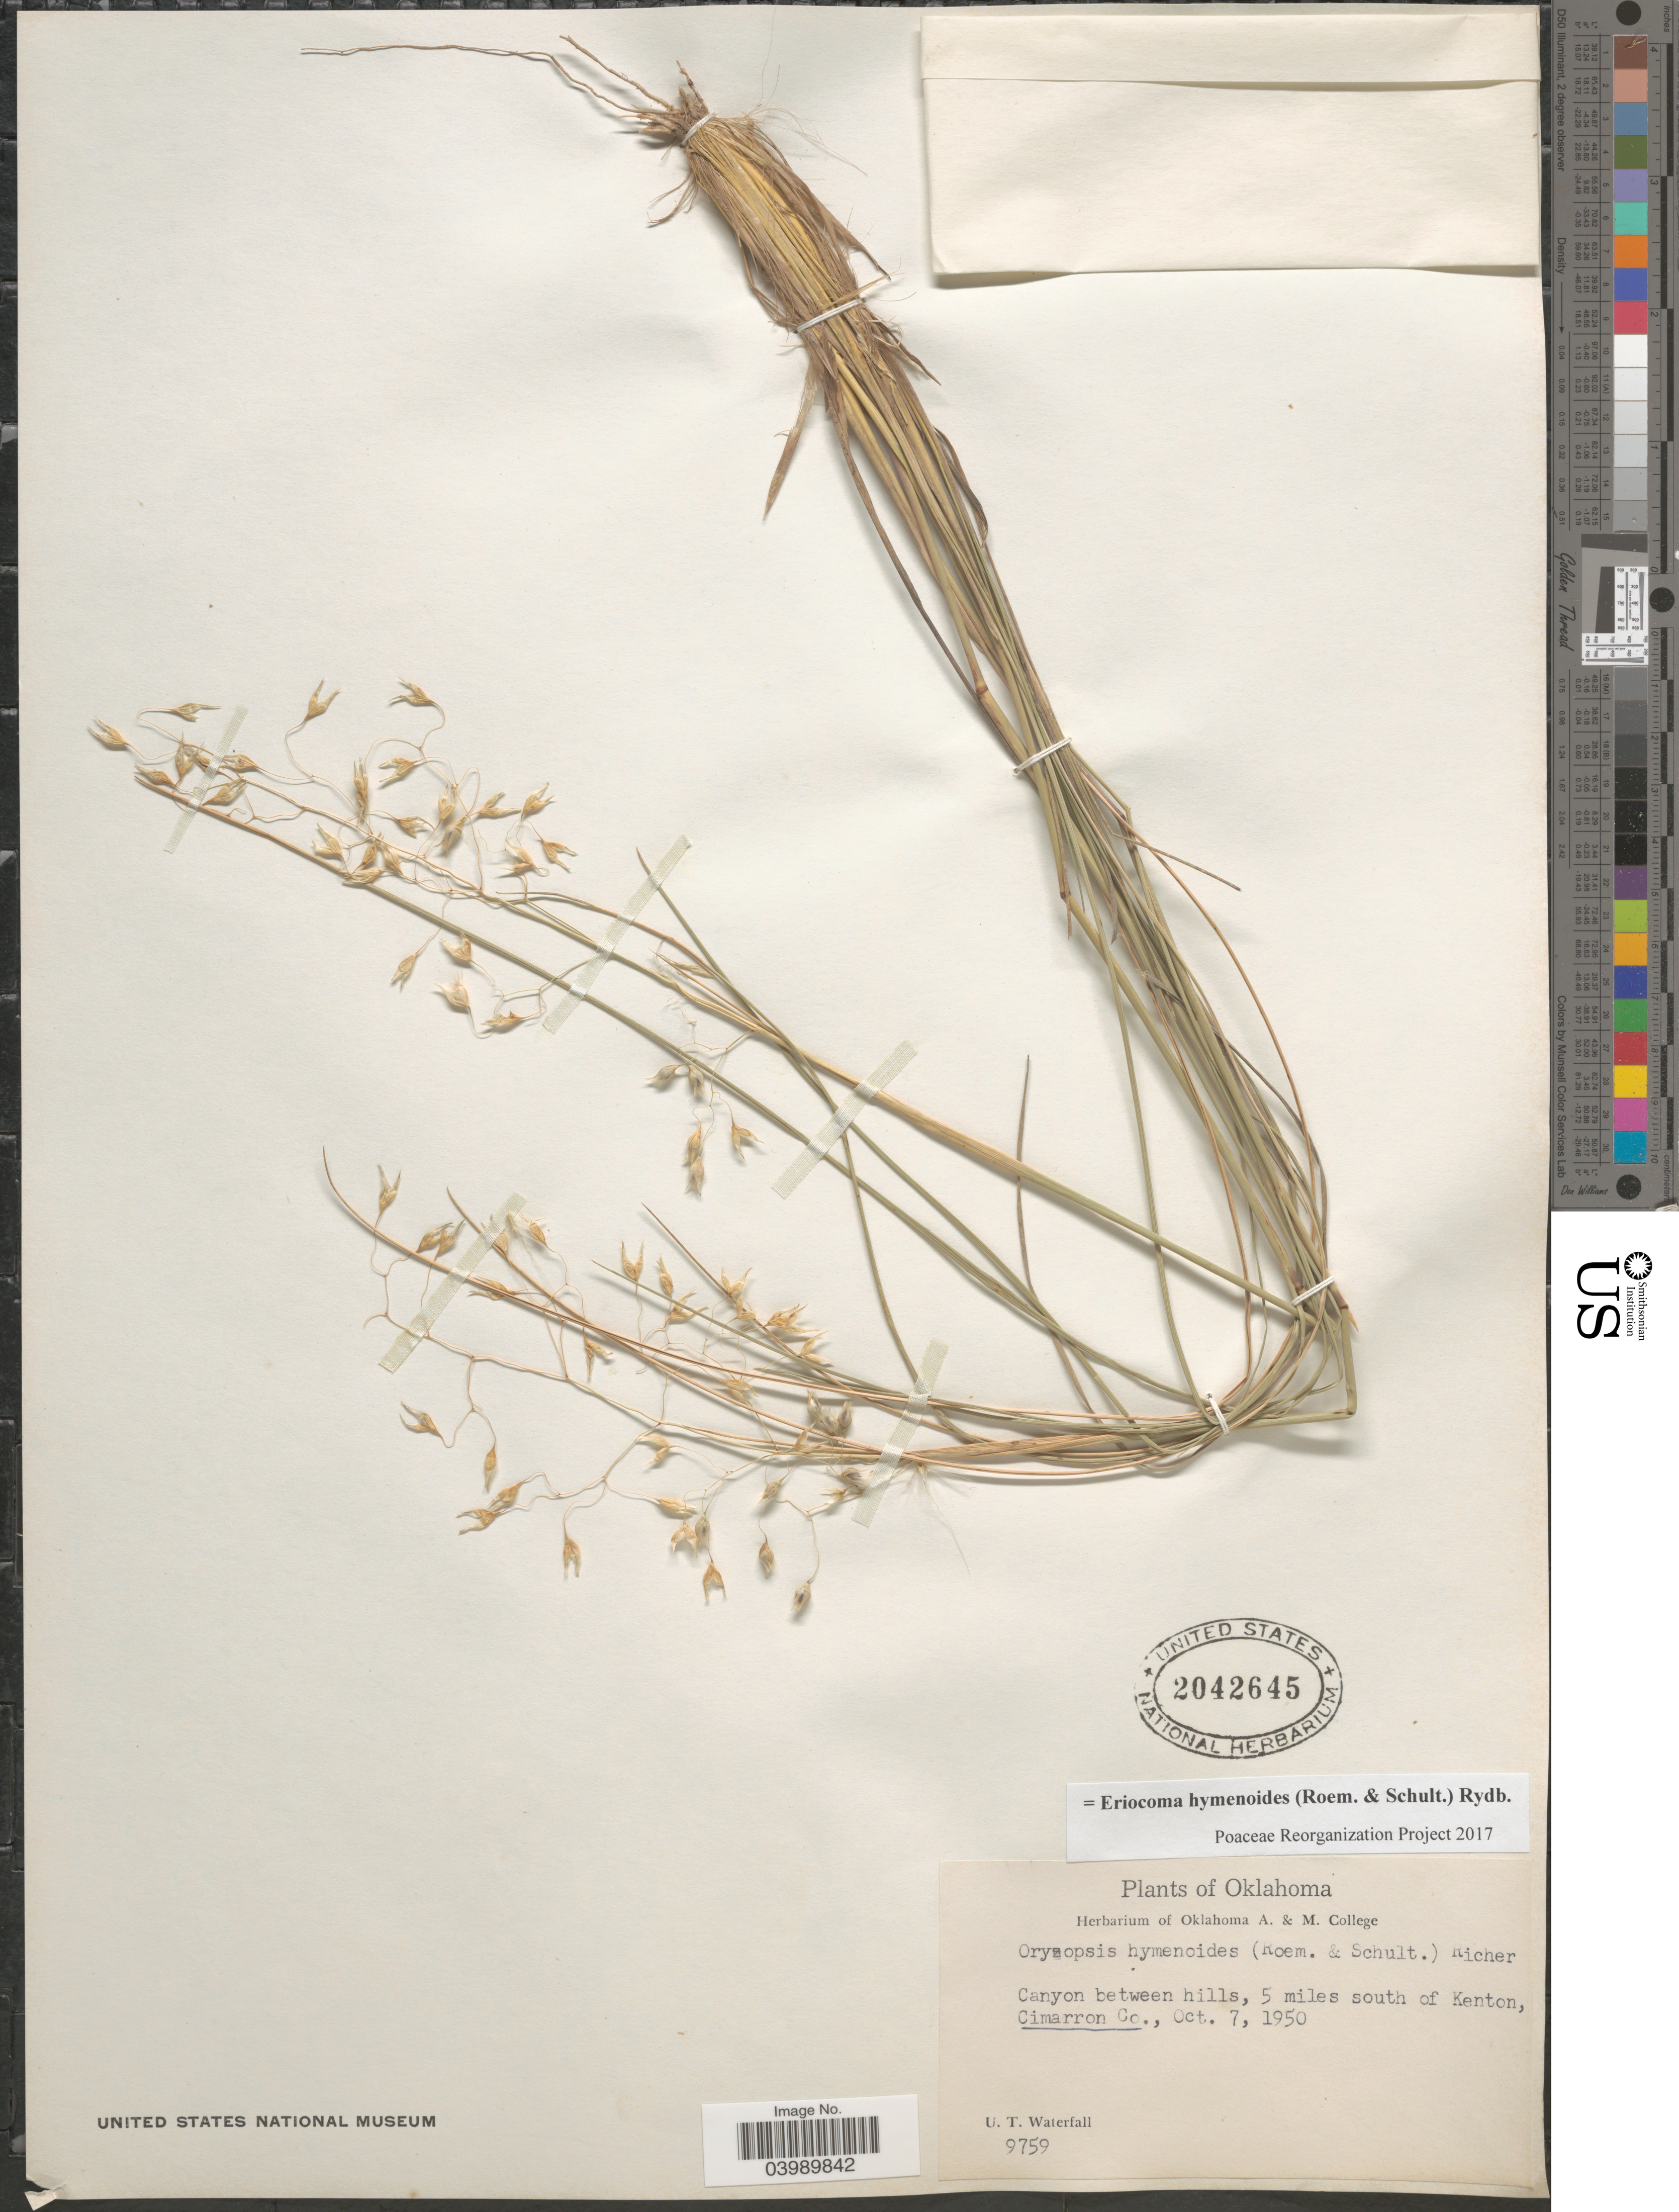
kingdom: Plantae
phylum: Tracheophyta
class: Liliopsida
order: Poales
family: Poaceae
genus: Eriocoma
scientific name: Eriocoma hymenoides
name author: (Roem. & Schult.) Rydb.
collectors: U. T. Waterfall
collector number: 9759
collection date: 1950-10-07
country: United States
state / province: Oklahoma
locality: Canyon between hills, 5 miles south of Kenton, Cimarron Co.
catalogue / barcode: US 2042645